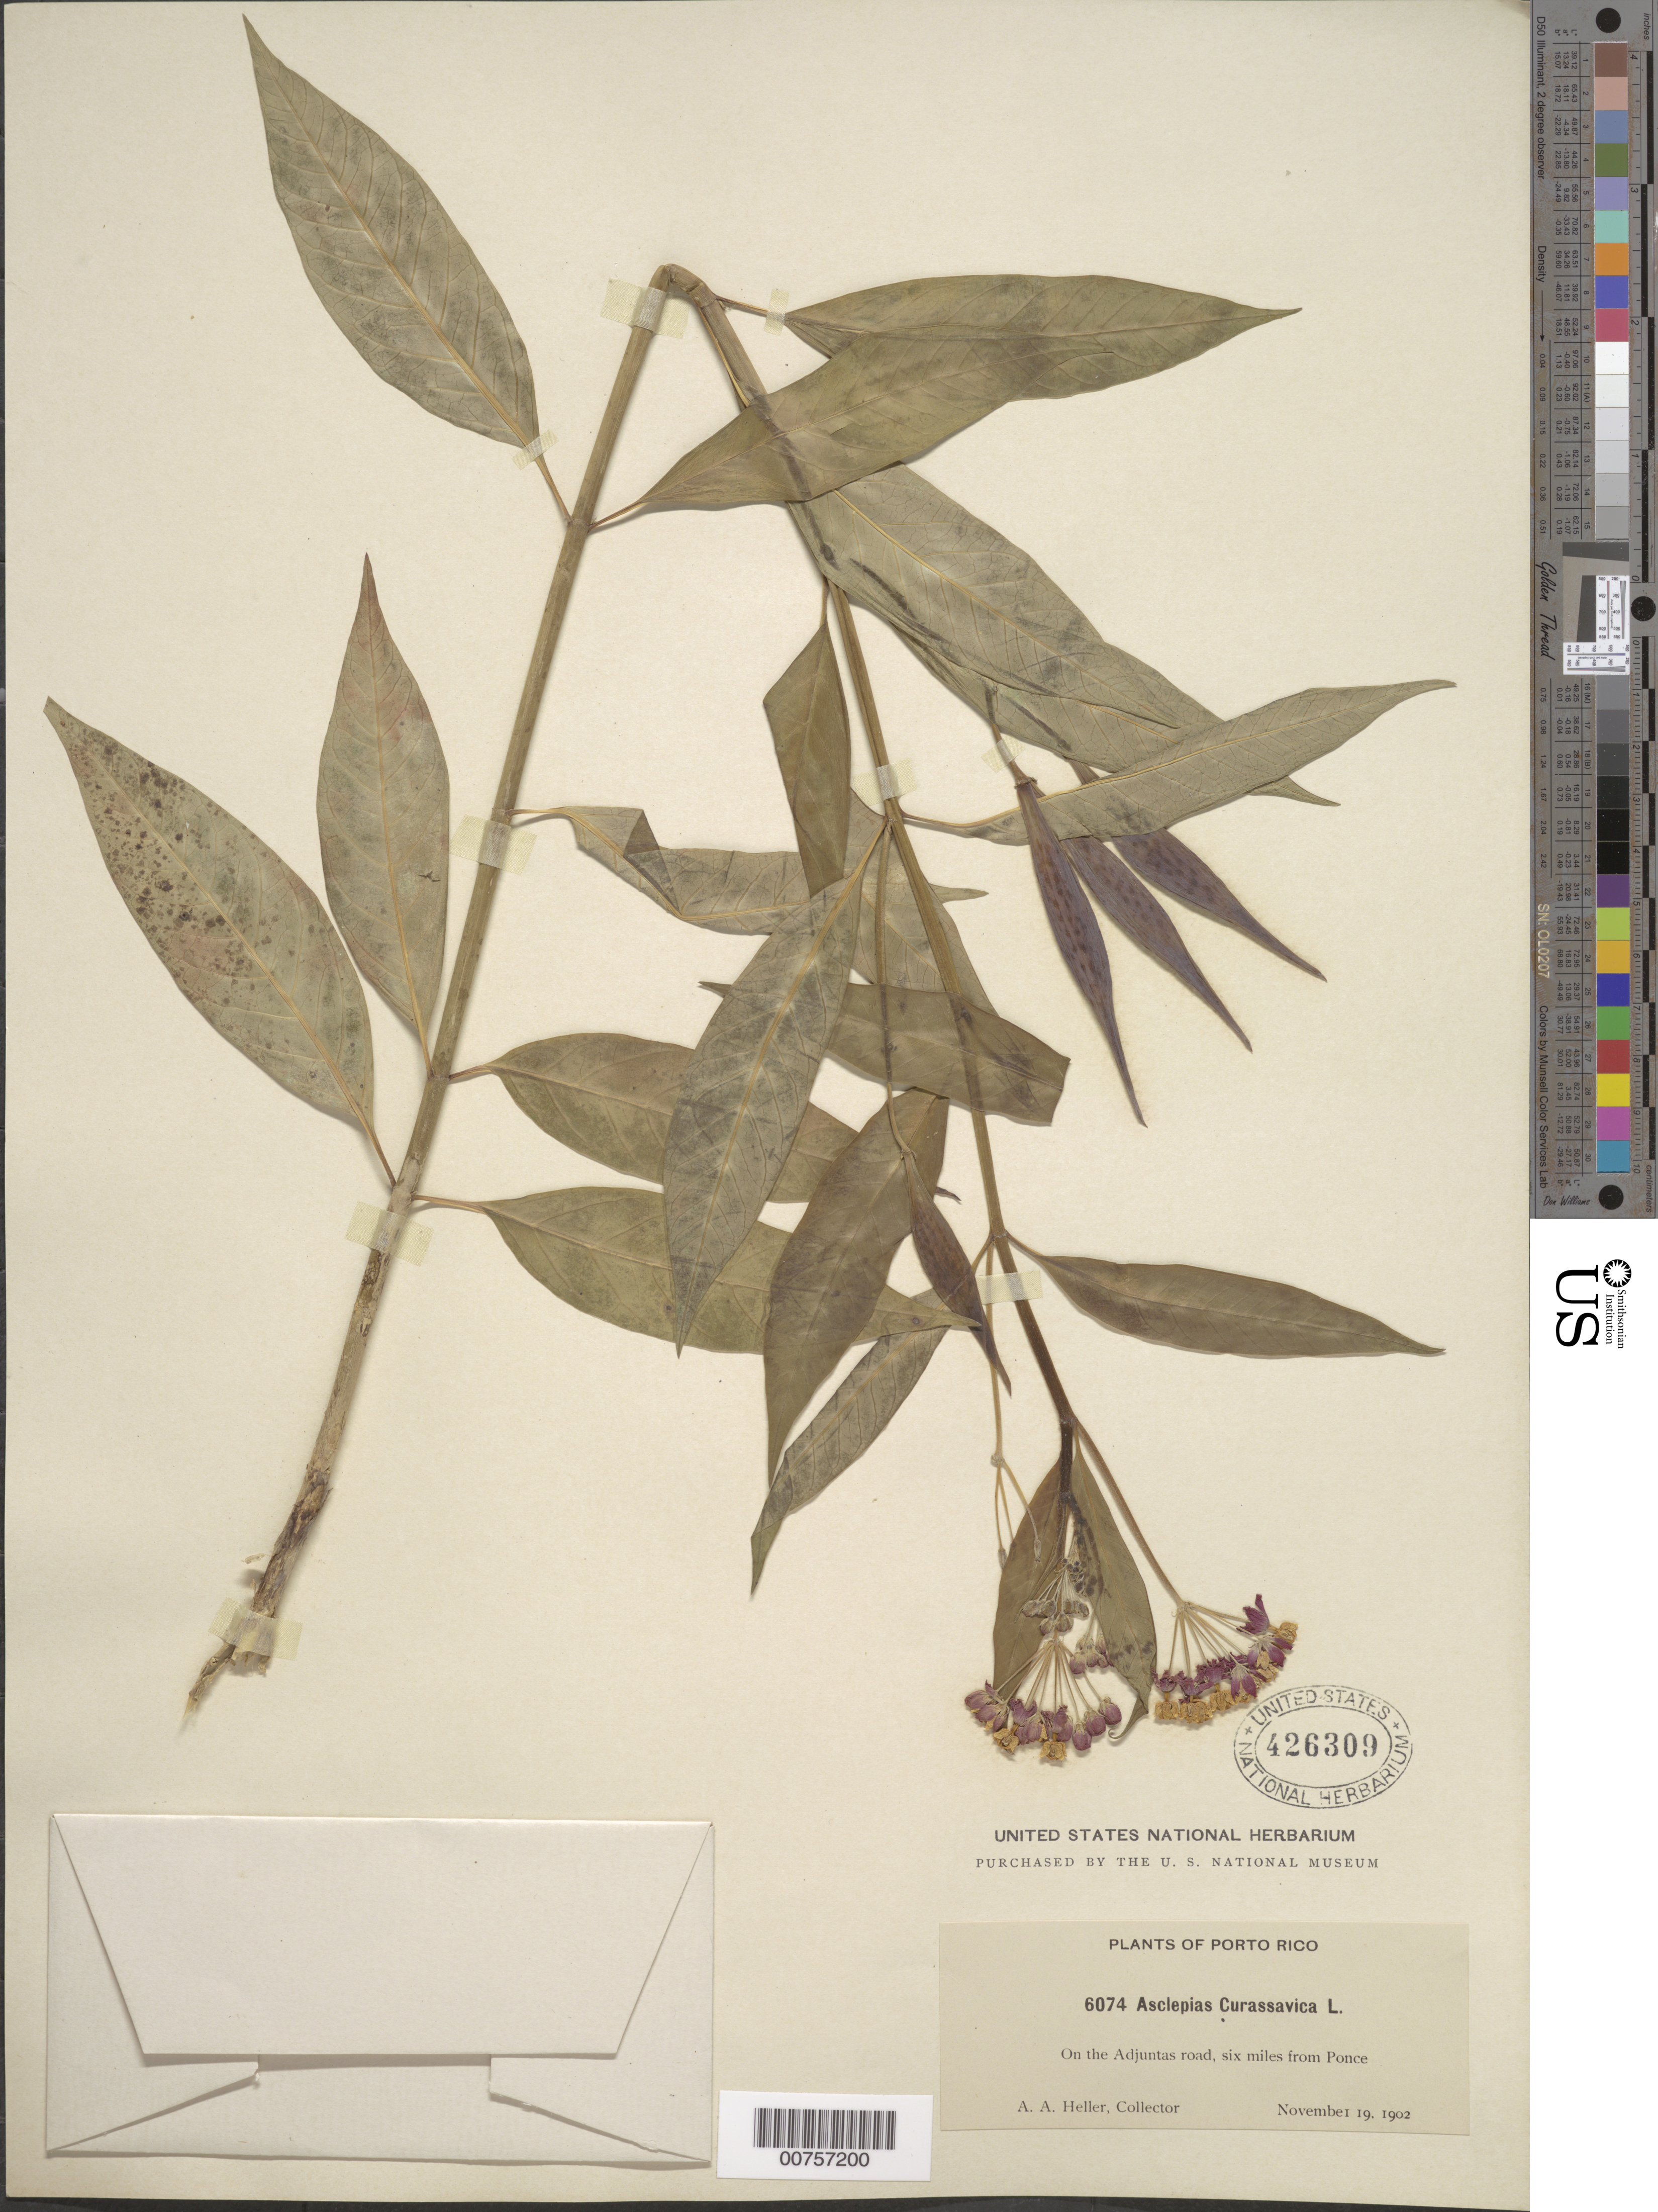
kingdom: Plantae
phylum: Tracheophyta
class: Magnoliopsida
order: Gentianales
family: Apocynaceae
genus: Asclepias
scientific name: Asclepias curassavica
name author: L.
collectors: A. A. Heller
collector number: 6074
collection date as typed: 19 Nov 1902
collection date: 1902-11-19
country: Puerto Rico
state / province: Ponce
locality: On the Adjuntas road, 7 mi from Ponce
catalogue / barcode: US 426309